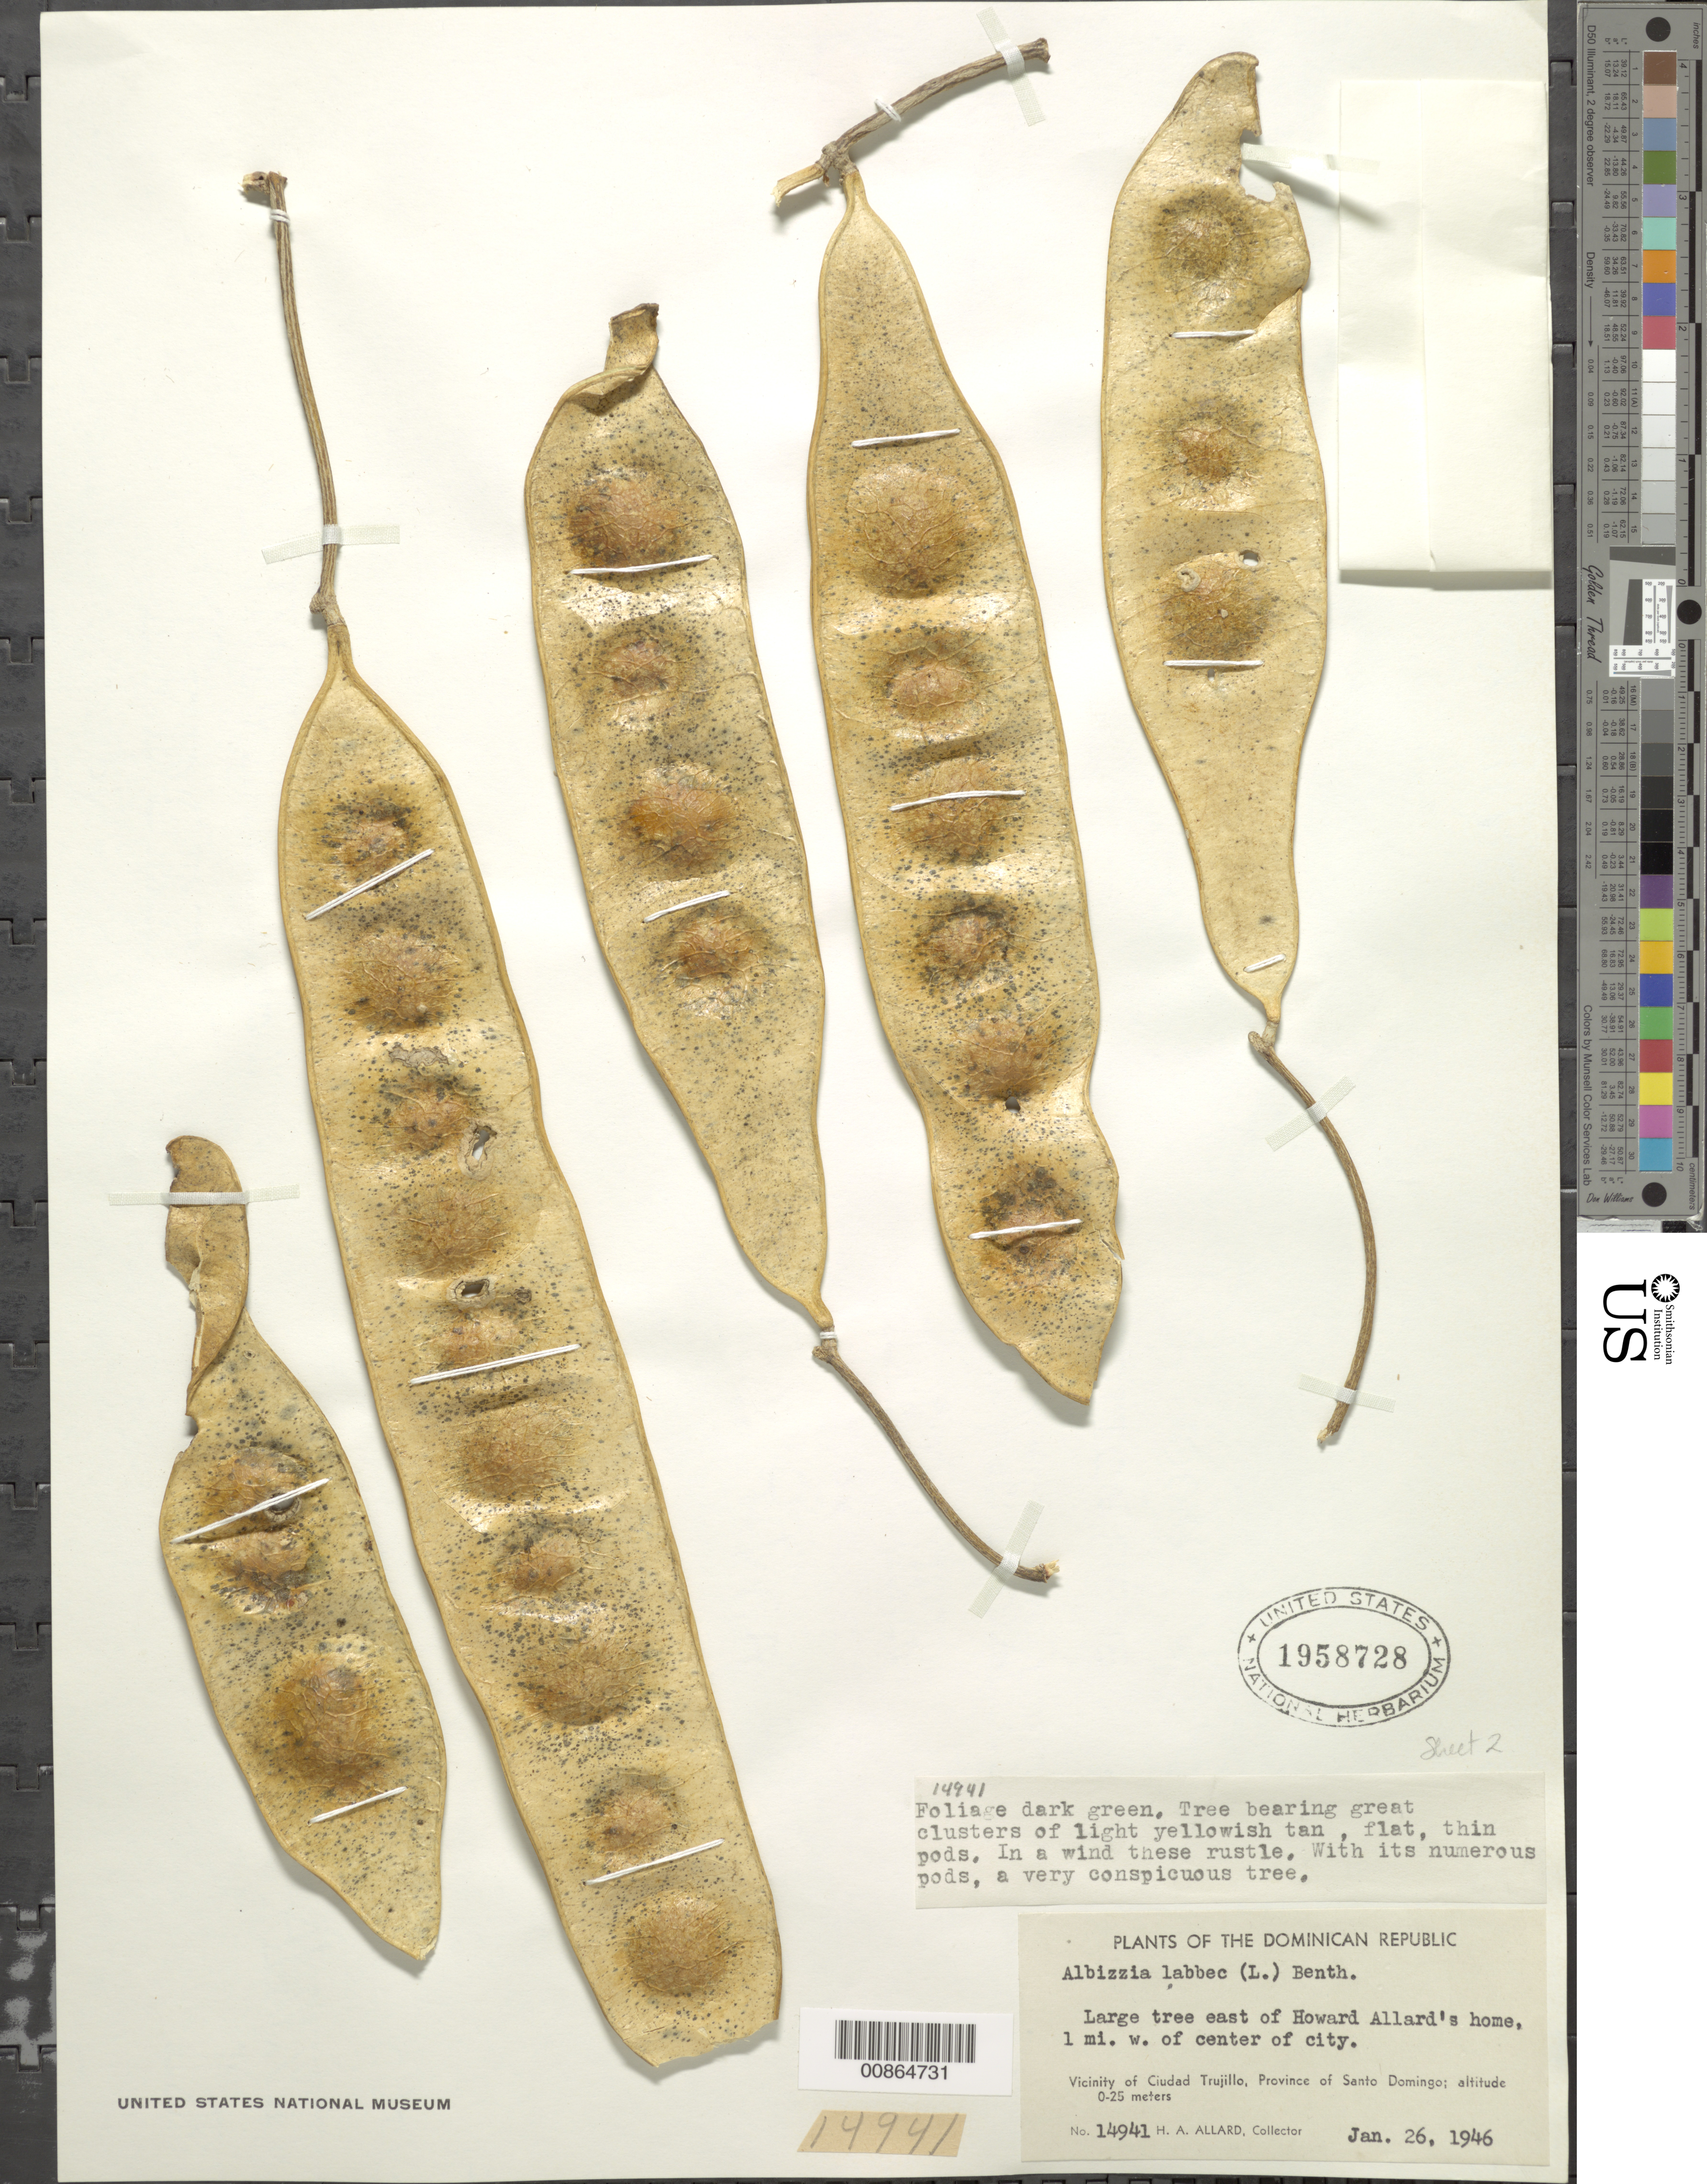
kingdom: Plantae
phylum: Tracheophyta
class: Magnoliopsida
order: Fabales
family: Fabaceae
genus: Albizia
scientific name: Albizia lebbeck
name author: (L.) Benth.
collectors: H. A. Allard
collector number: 14941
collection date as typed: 26 Jan 1946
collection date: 1946-01-26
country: Dominican Republic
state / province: Distrito Nacional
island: Hispaniola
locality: Vicinity of Ciudad Trujillo, Province of Santo Domingo (obsolete). East of Howard Allard's home, 1 mi. W of center of city.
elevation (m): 0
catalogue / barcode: US 1958728